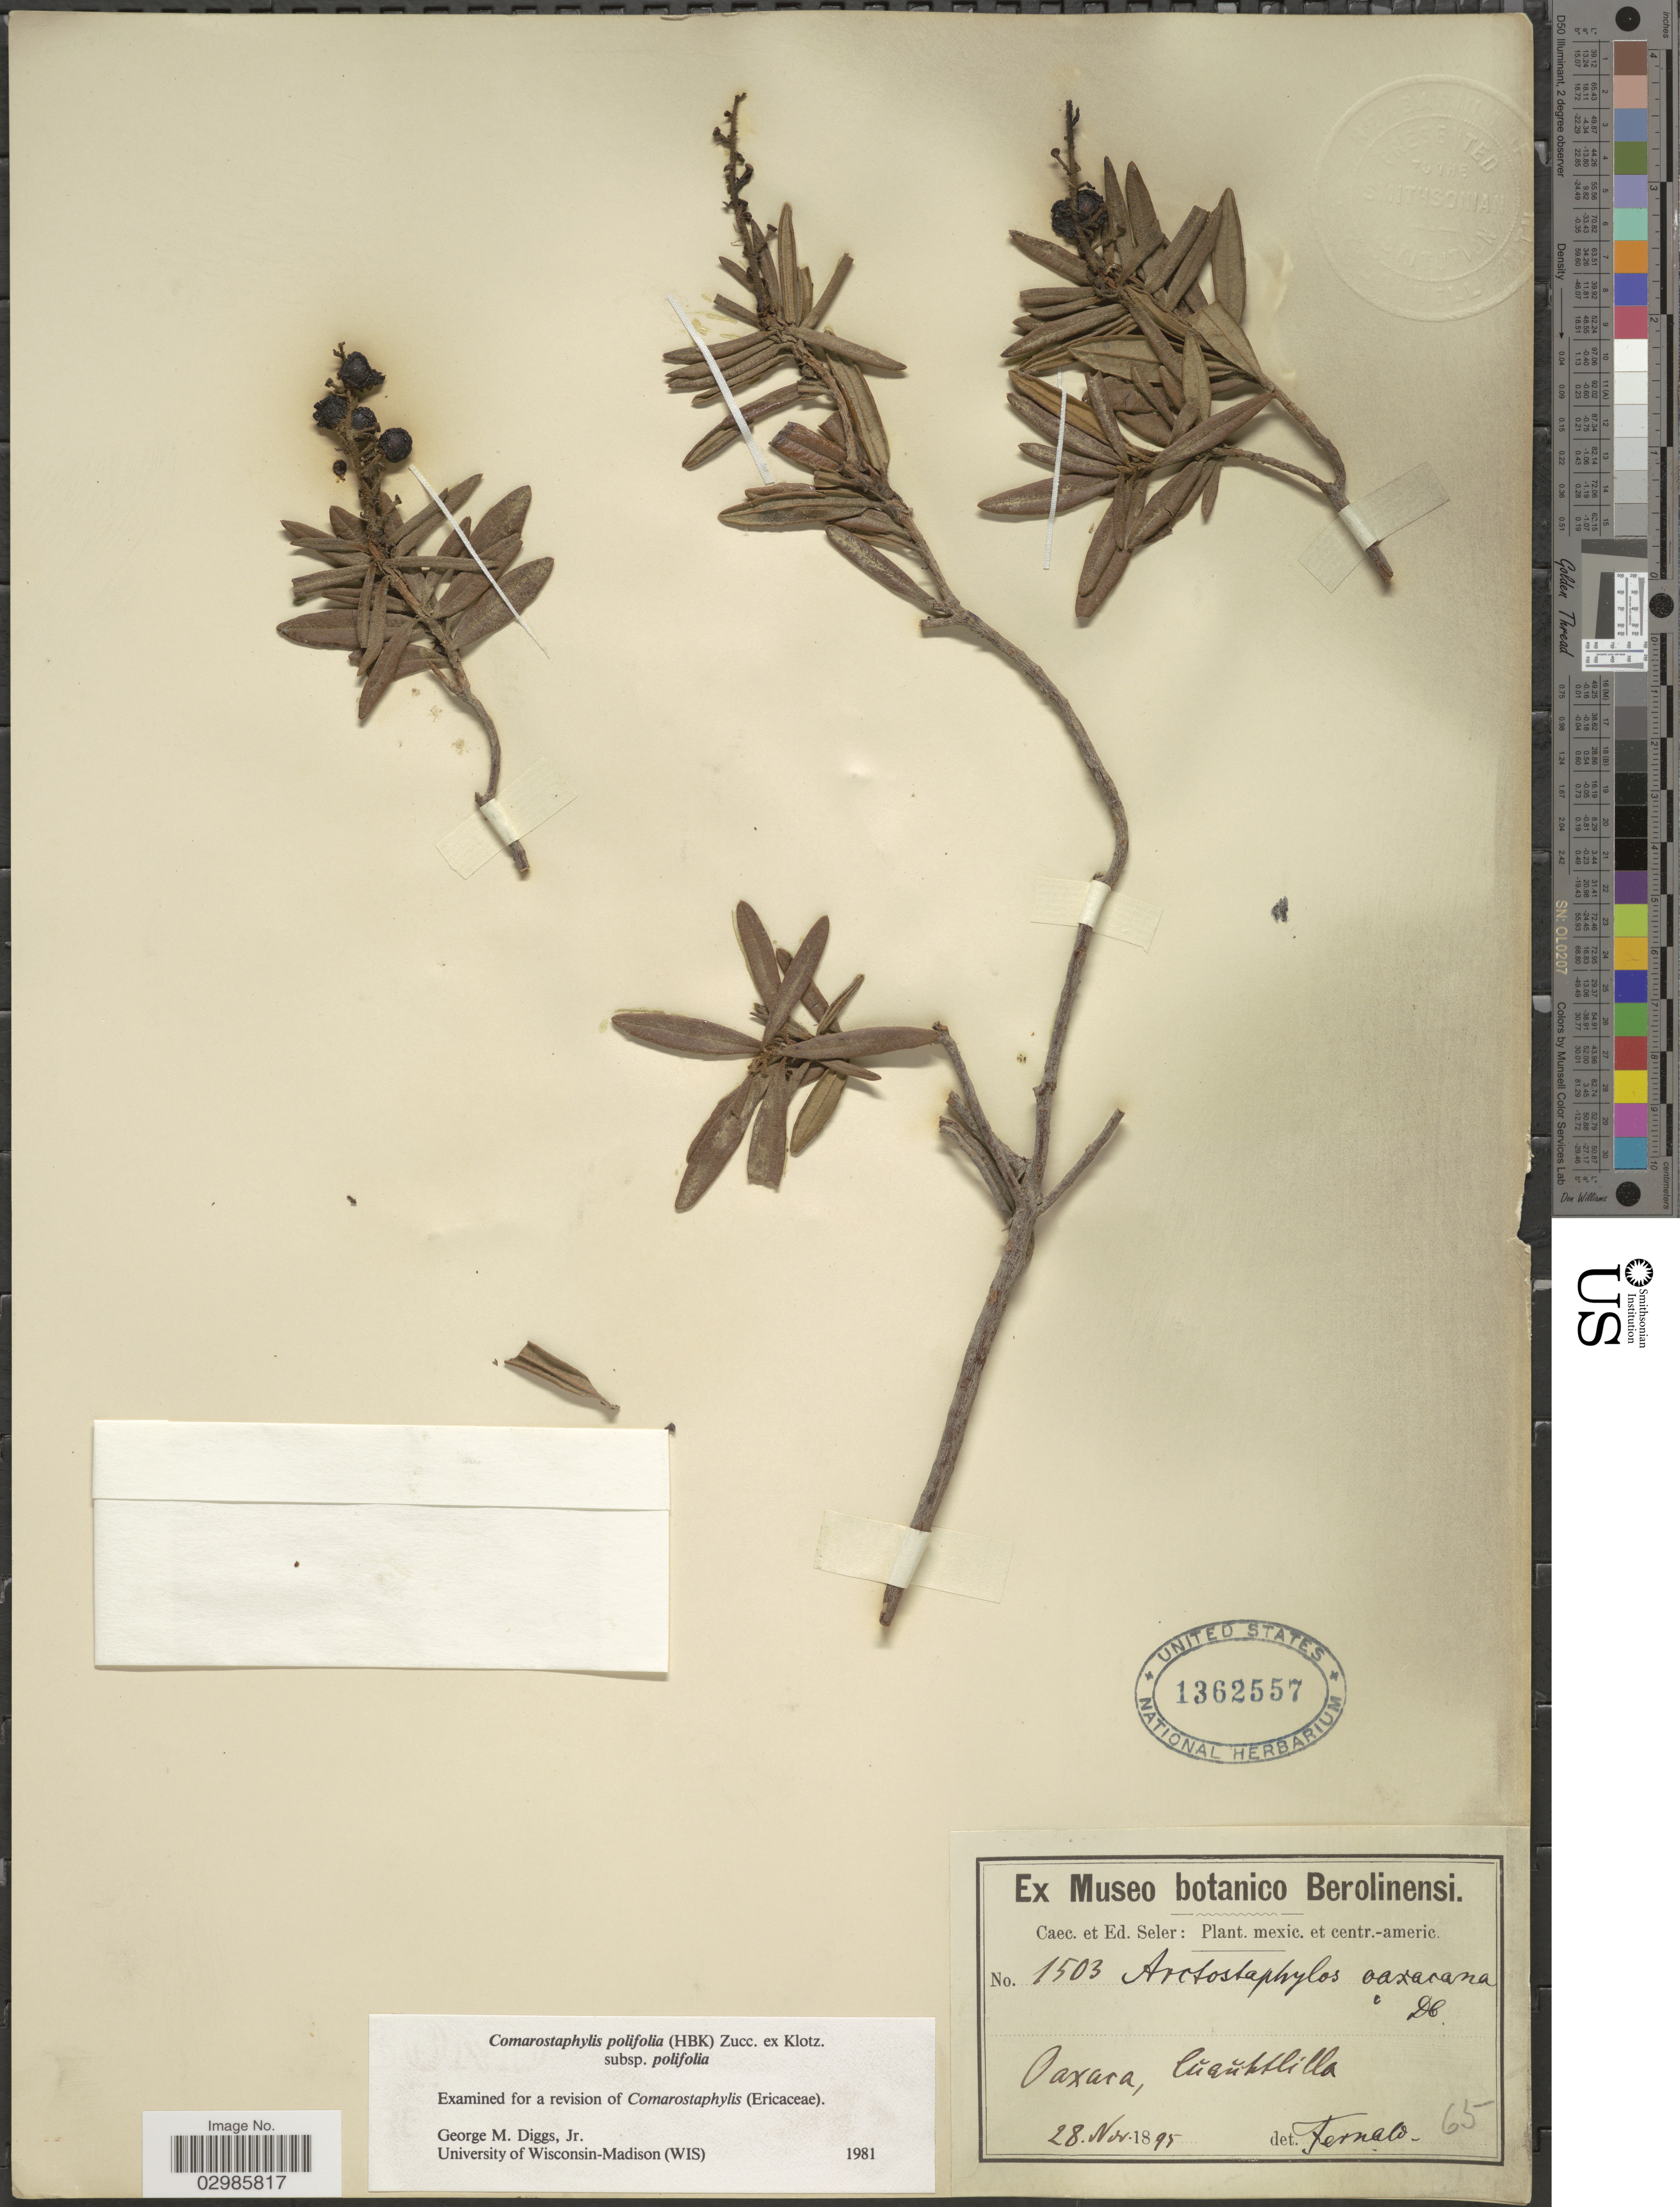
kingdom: Plantae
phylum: Tracheophyta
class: Magnoliopsida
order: Ericales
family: Ericaceae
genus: Comarostaphylis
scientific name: Comarostaphylis polifolia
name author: (Kunth) Zucc. ex Klotzsch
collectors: C. Seler & E. G. Seler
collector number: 1503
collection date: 1895-11-28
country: Mexico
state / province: Oaxaca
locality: Cuauhtlilla.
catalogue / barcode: US 1362557